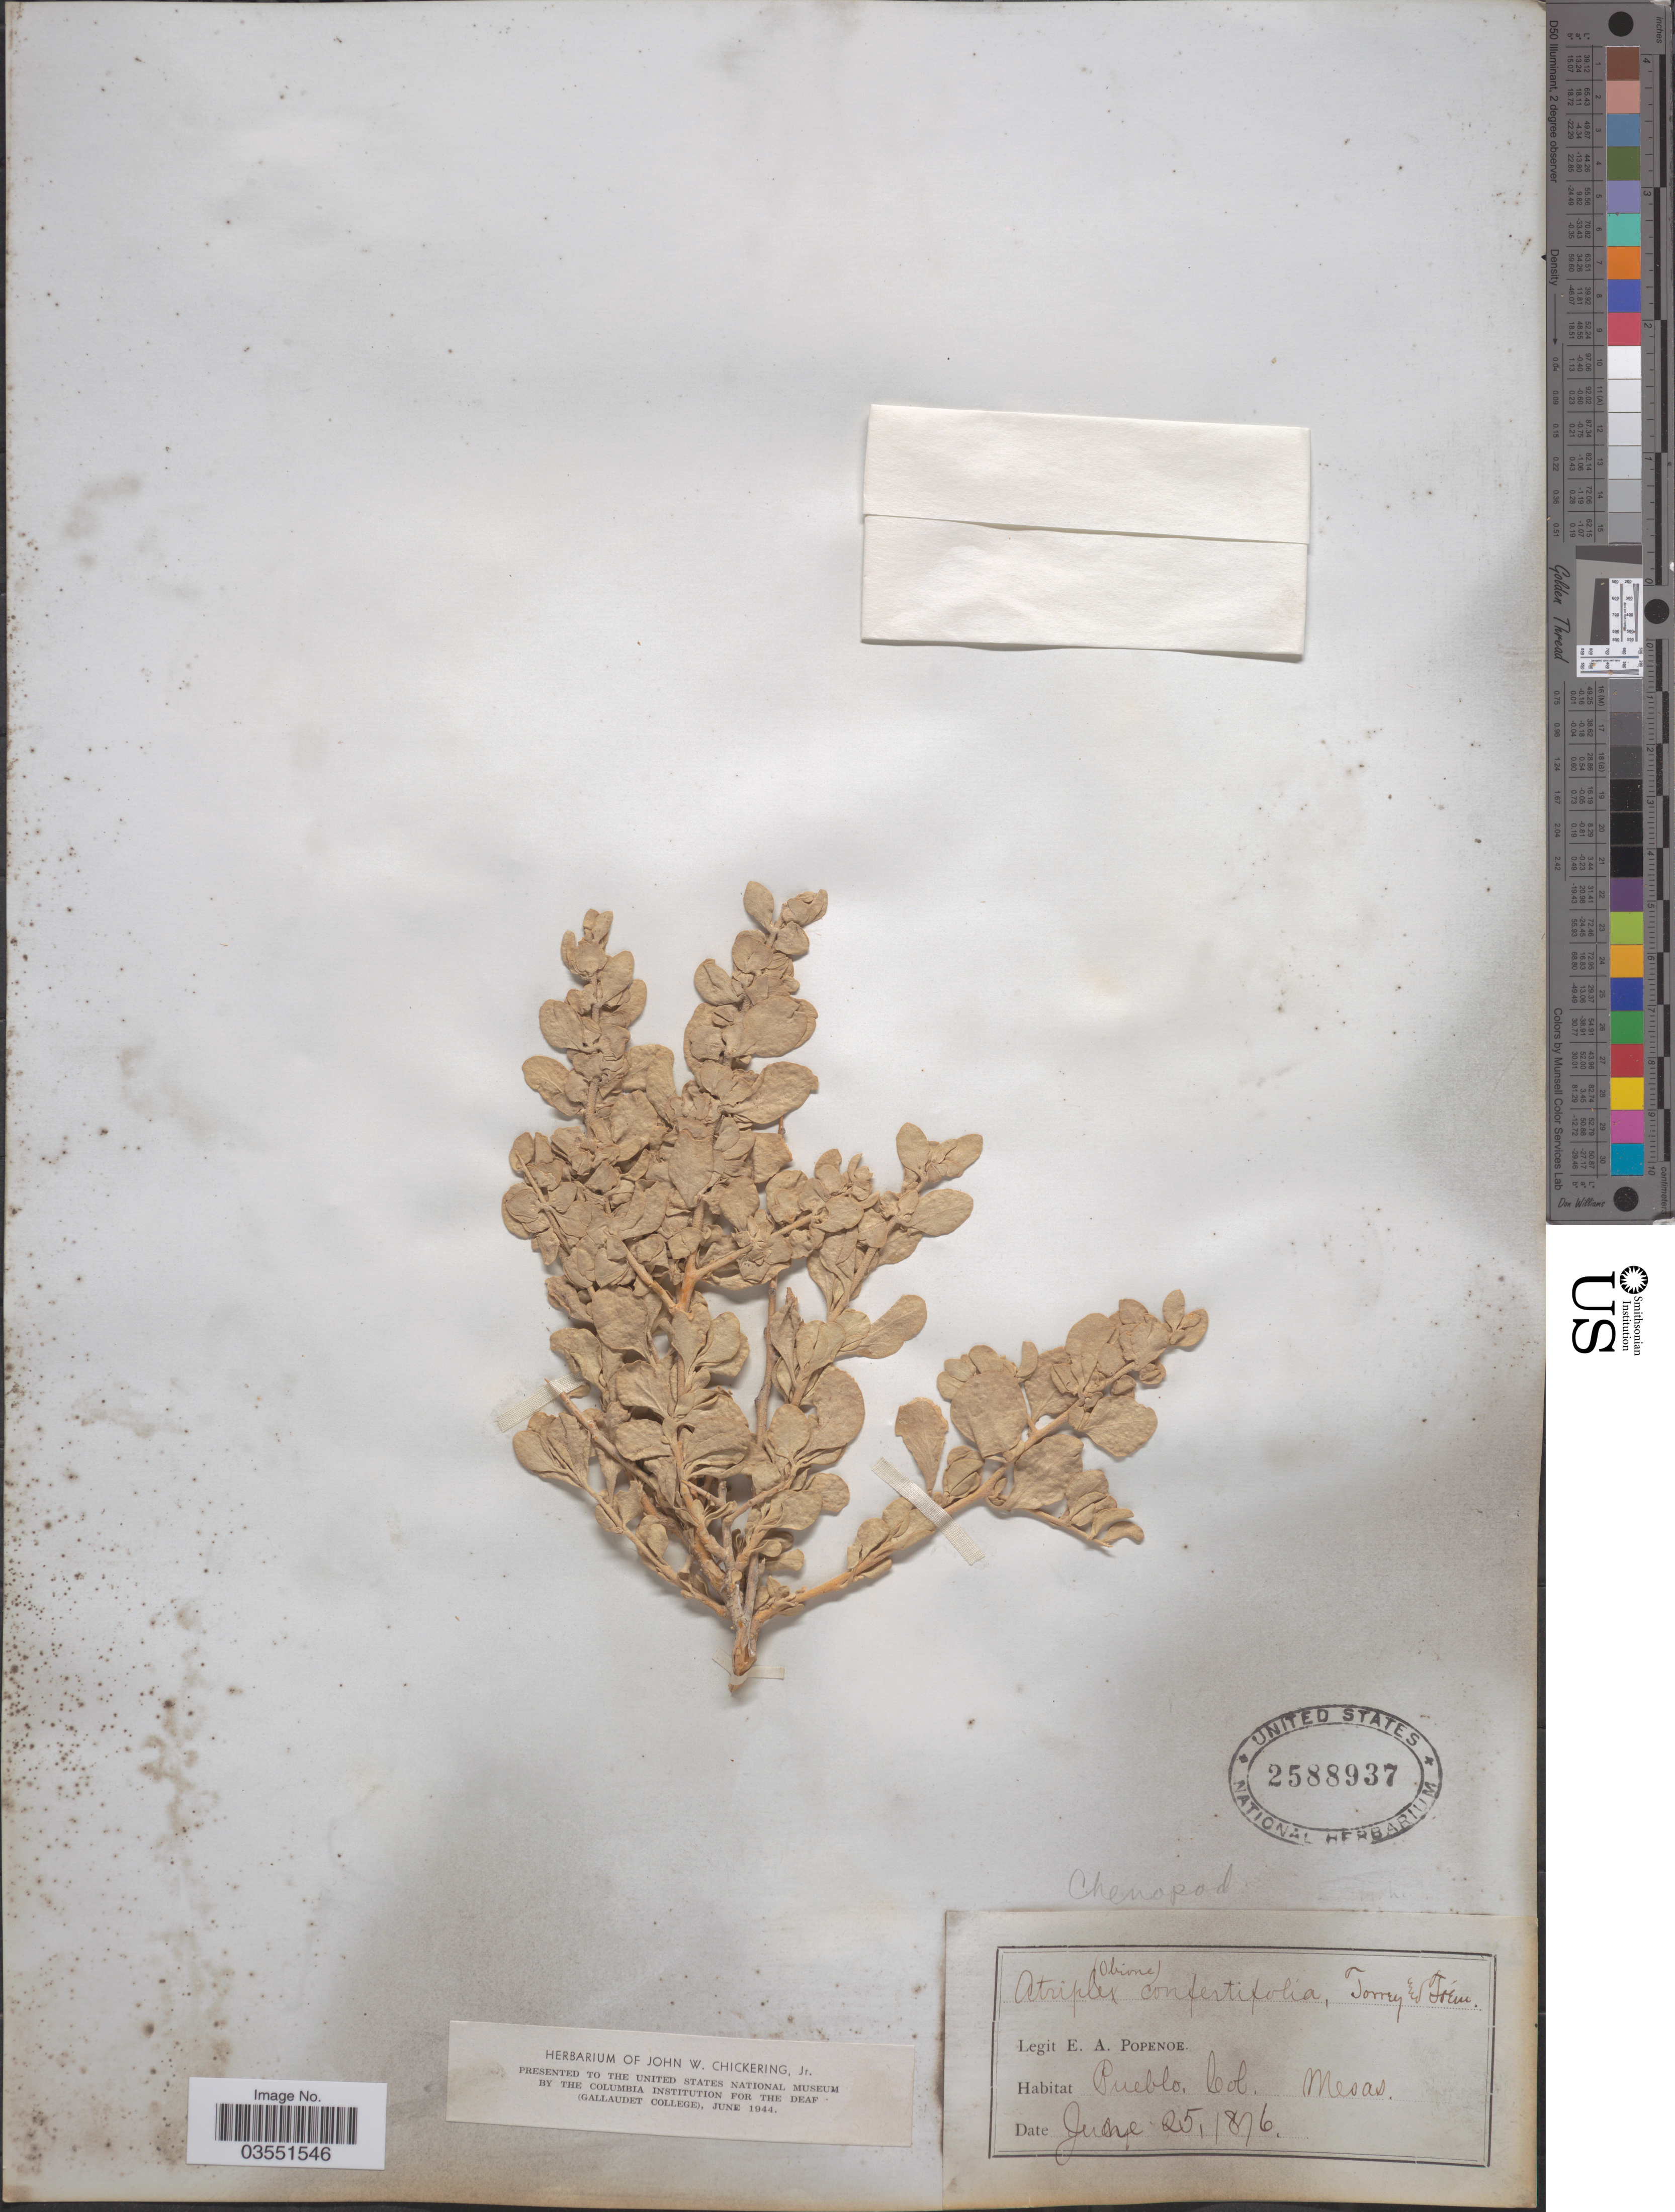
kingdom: Plantae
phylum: Tracheophyta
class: Magnoliopsida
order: Caryophyllales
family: Amaranthaceae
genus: Atriplex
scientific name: Atriplex confertifolia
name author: (Torr. & Frém.) S. Watson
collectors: E. A. Popenoe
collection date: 1876-06-25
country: United States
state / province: Colorado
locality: Pueblo, Mesas.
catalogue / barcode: US 2588937